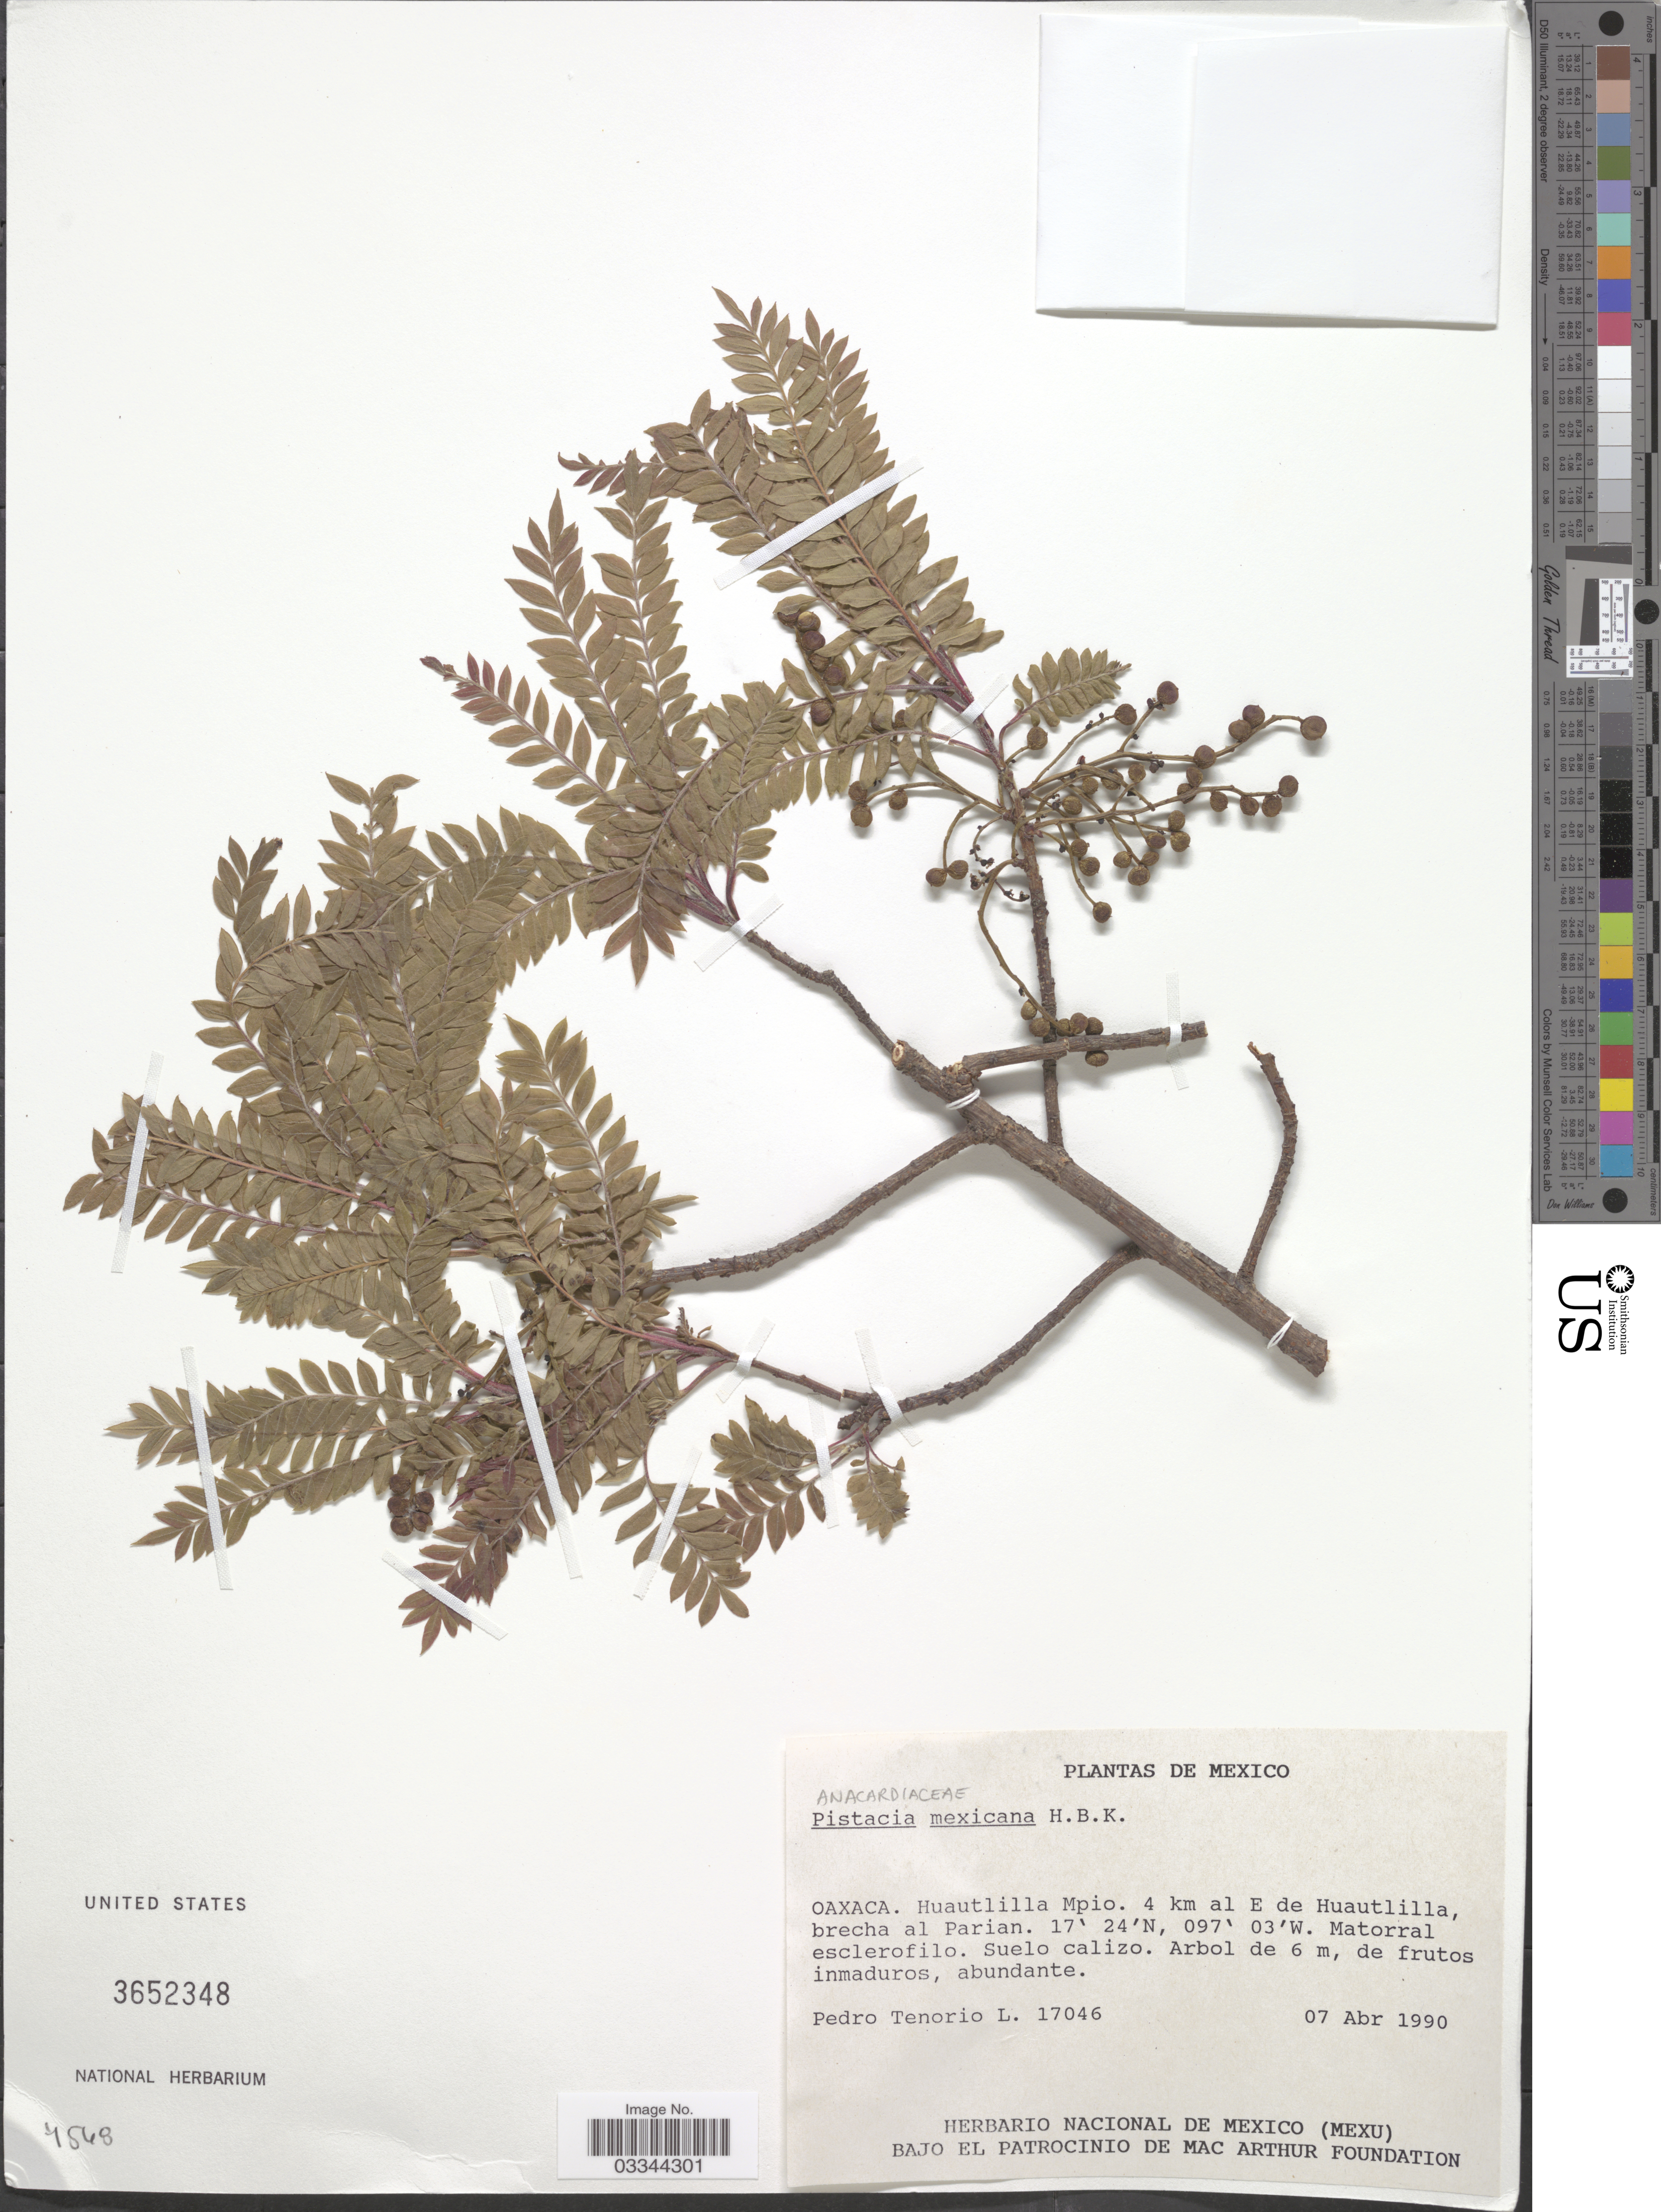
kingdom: Plantae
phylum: Tracheophyta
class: Magnoliopsida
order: Sapindales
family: Anacardiaceae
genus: Pistacia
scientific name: Pistacia mexicana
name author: Kunth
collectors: P. Tenorio L.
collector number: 17046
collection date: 1990-04-07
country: Mexico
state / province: Oaxaca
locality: Huautlilla Mpio. 4 km al E de Huautlilla, brecha al Parian.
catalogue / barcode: US 3652348